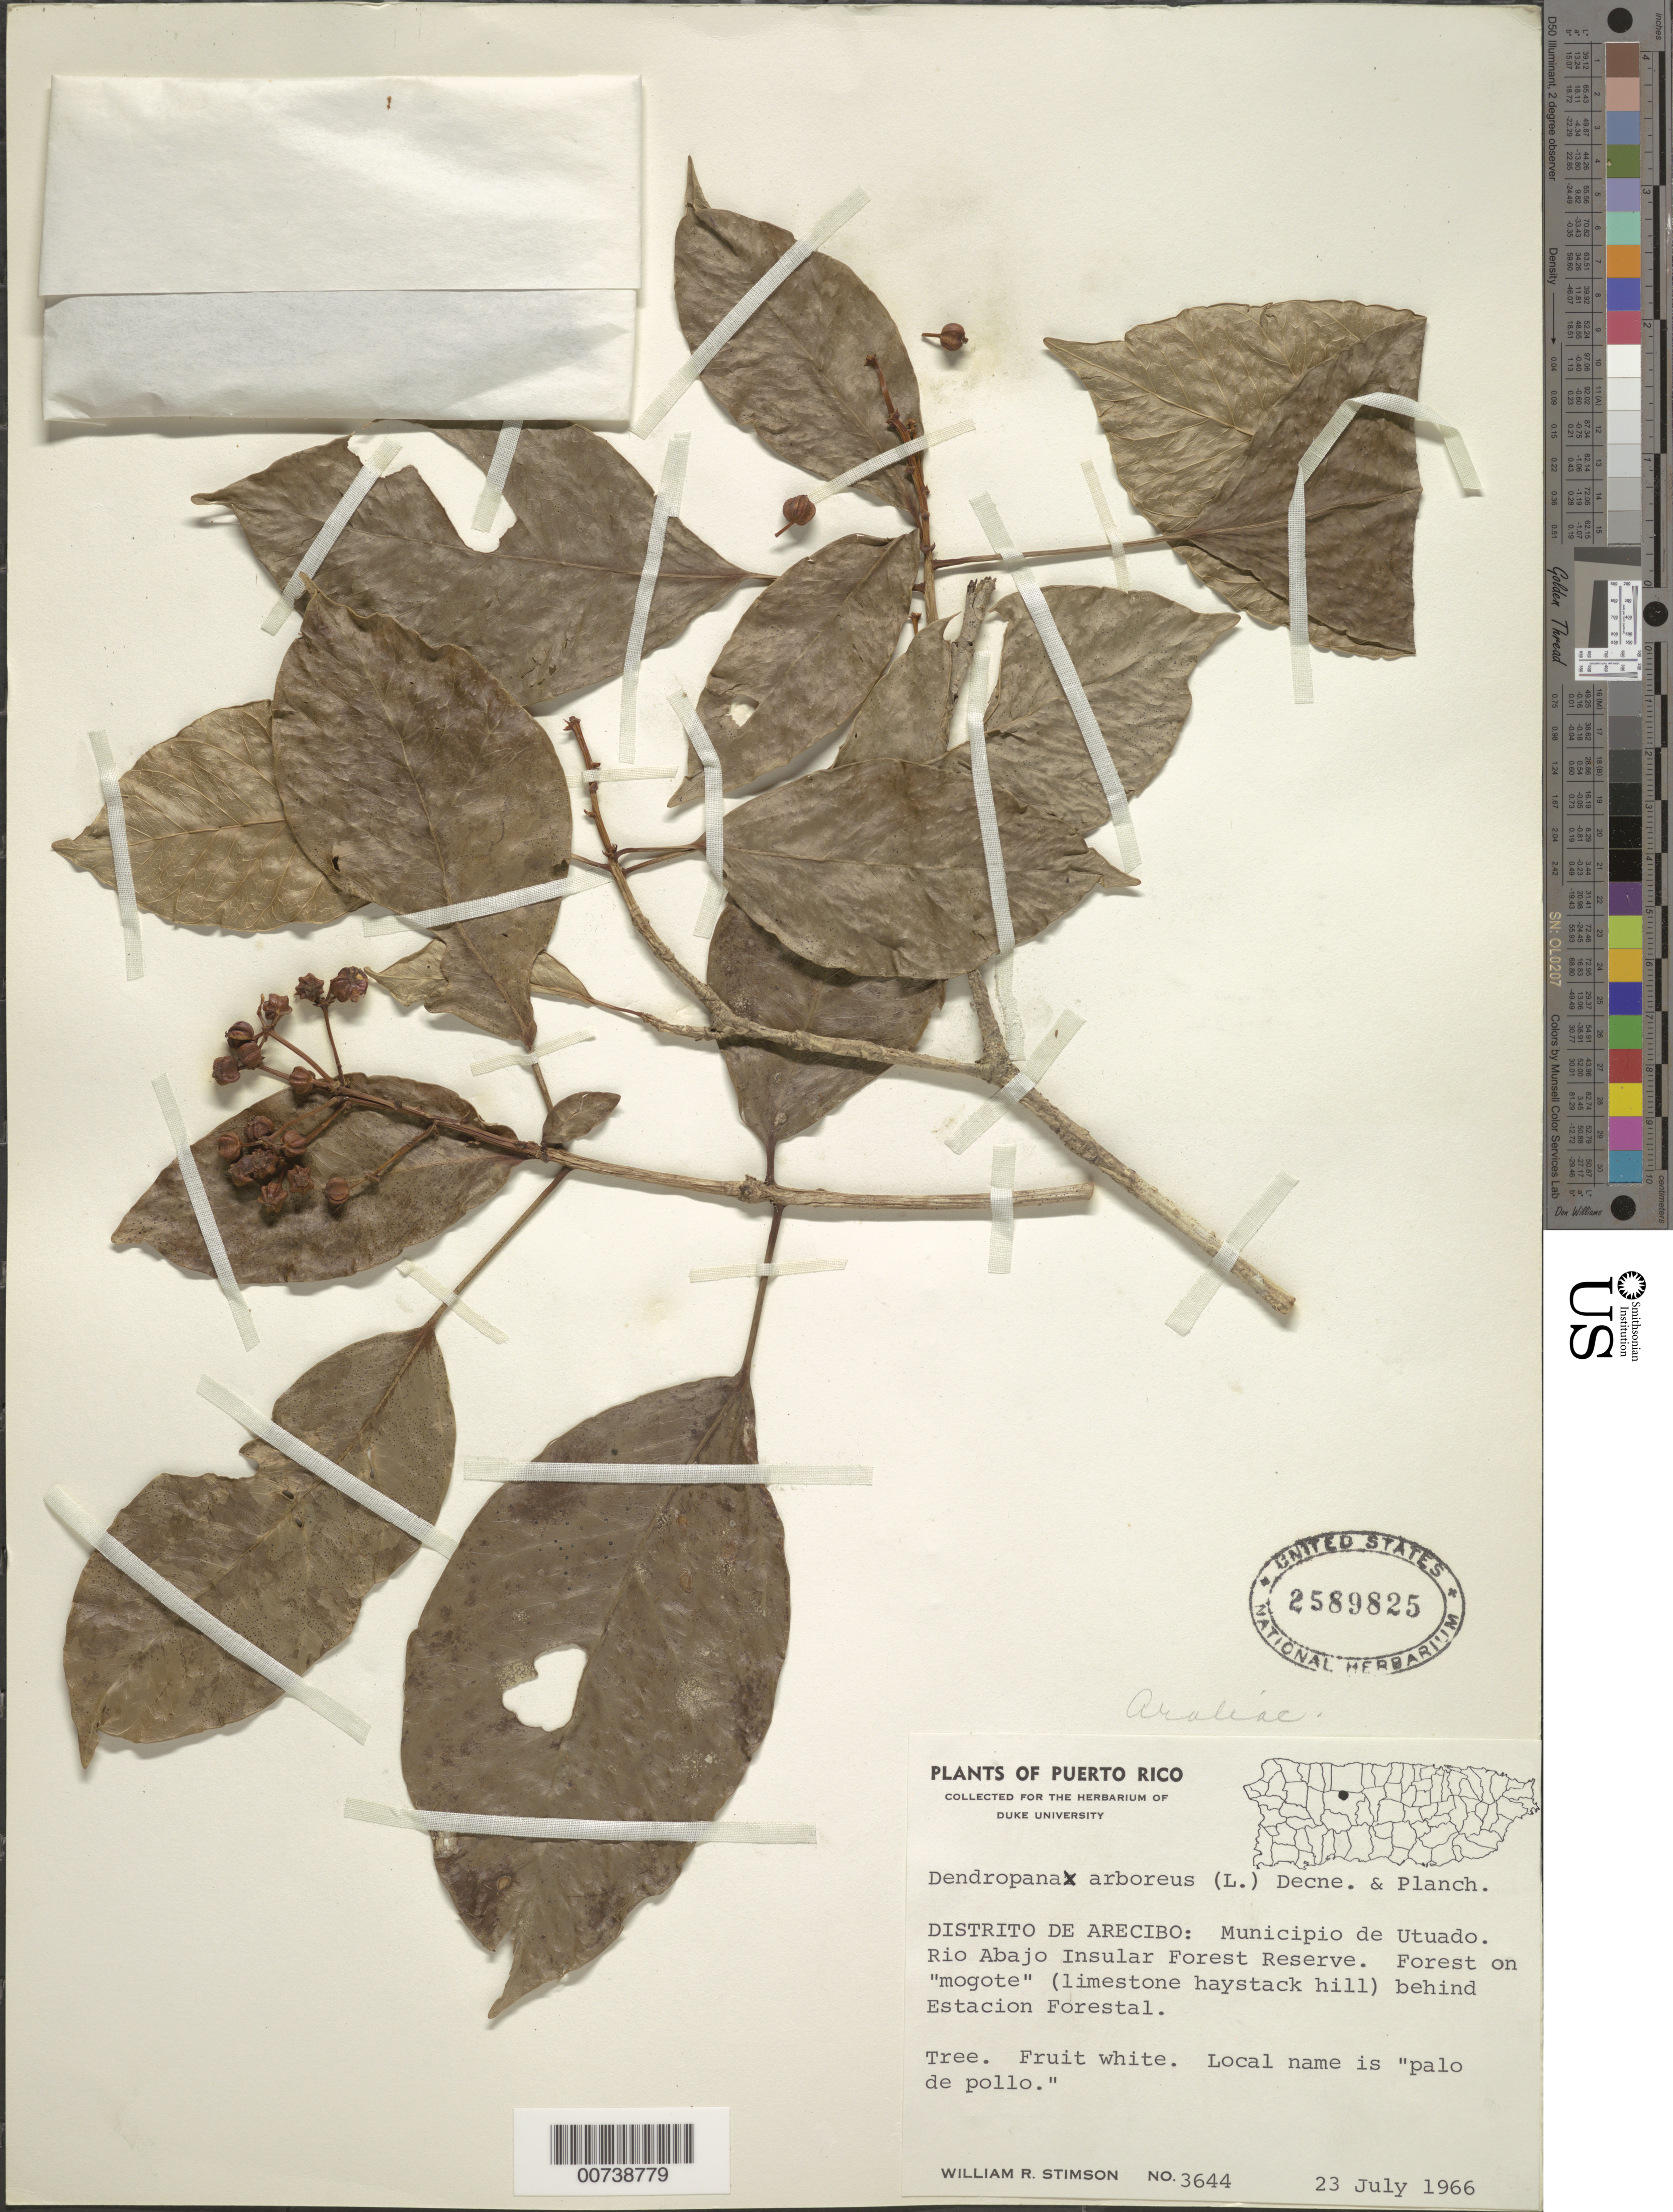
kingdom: Plantae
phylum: Tracheophyta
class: Magnoliopsida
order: Apiales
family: Araliaceae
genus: Dendropanax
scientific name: Dendropanax arboreus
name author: (L.) Decne. & Planch.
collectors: W. R. Stimson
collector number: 3644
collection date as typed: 23 Jul 1966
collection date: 1966-07-23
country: Puerto Rico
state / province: Arecibo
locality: Distrito de Arecibo, Municipio de Utuado. Río Abajo Insular Forest Reserve. Forest behind Estación Forestal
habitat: On mogote (limestone haystack hill)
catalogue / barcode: US 2589825